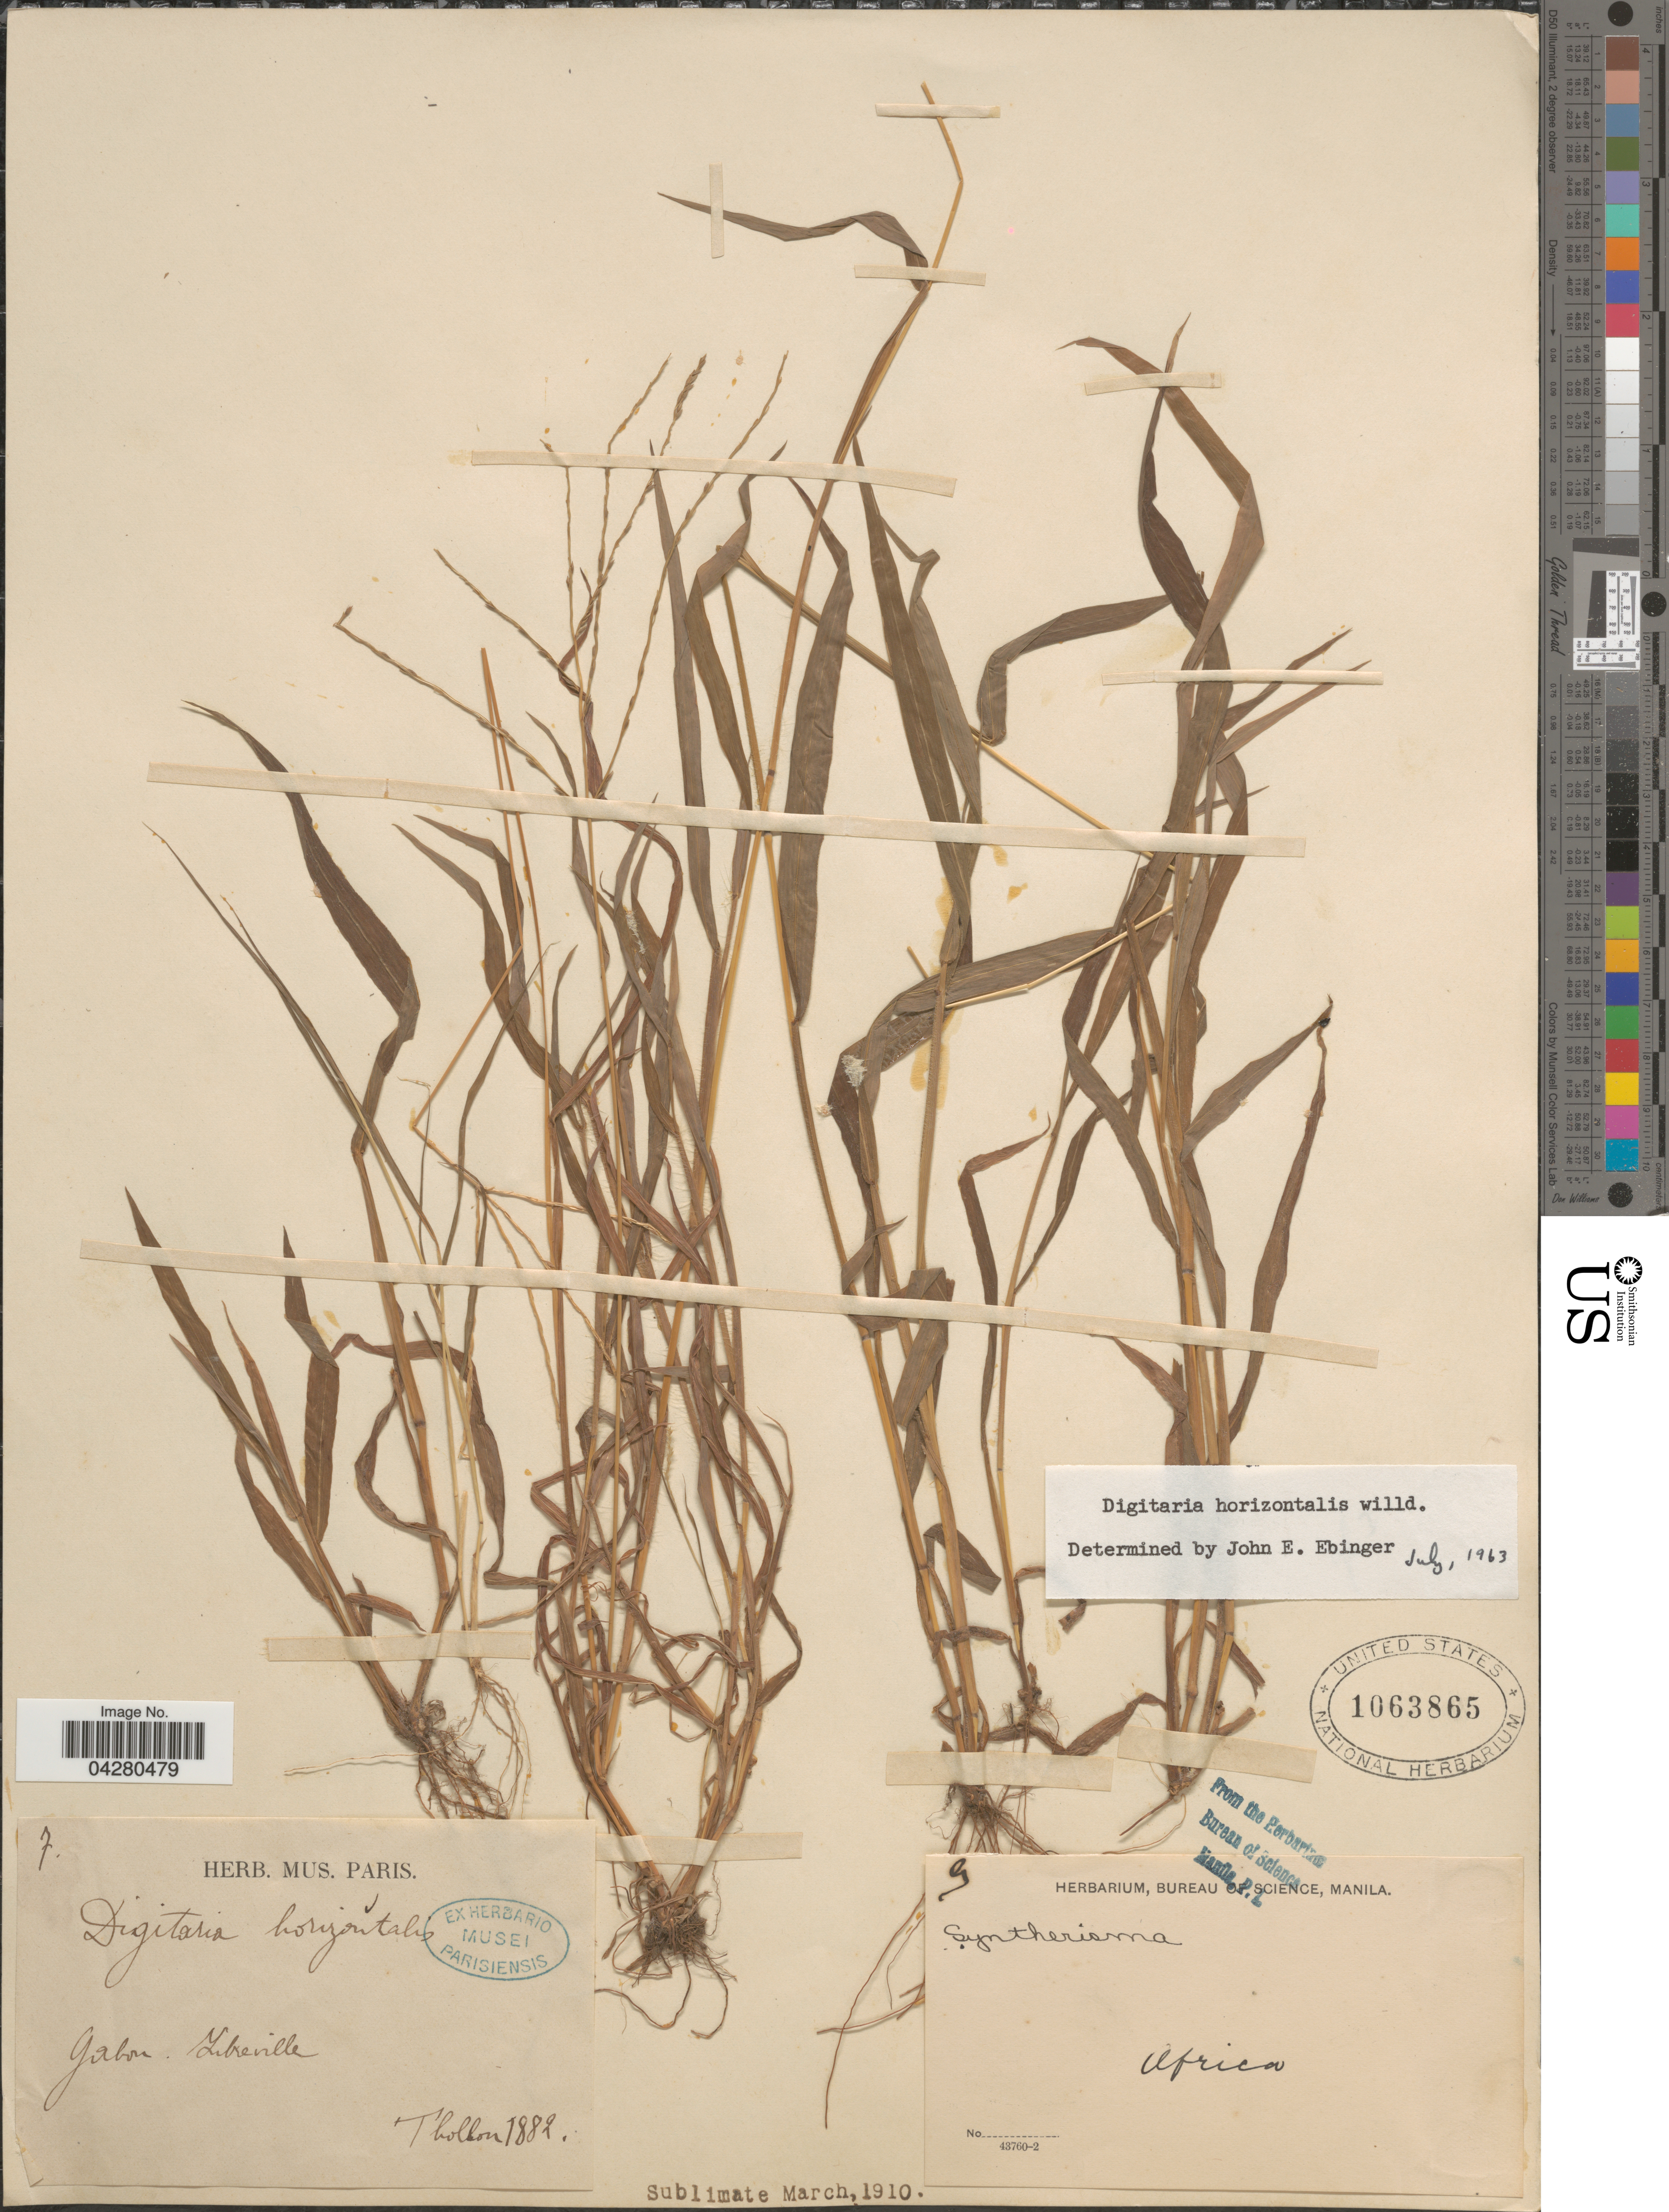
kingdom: Plantae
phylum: Tracheophyta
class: Liliopsida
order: Poales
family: Poaceae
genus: Digitaria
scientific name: Digitaria horizontalis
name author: Willd.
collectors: Thollon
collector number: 7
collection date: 1882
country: Gabon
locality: Libreville.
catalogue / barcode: US 1063865